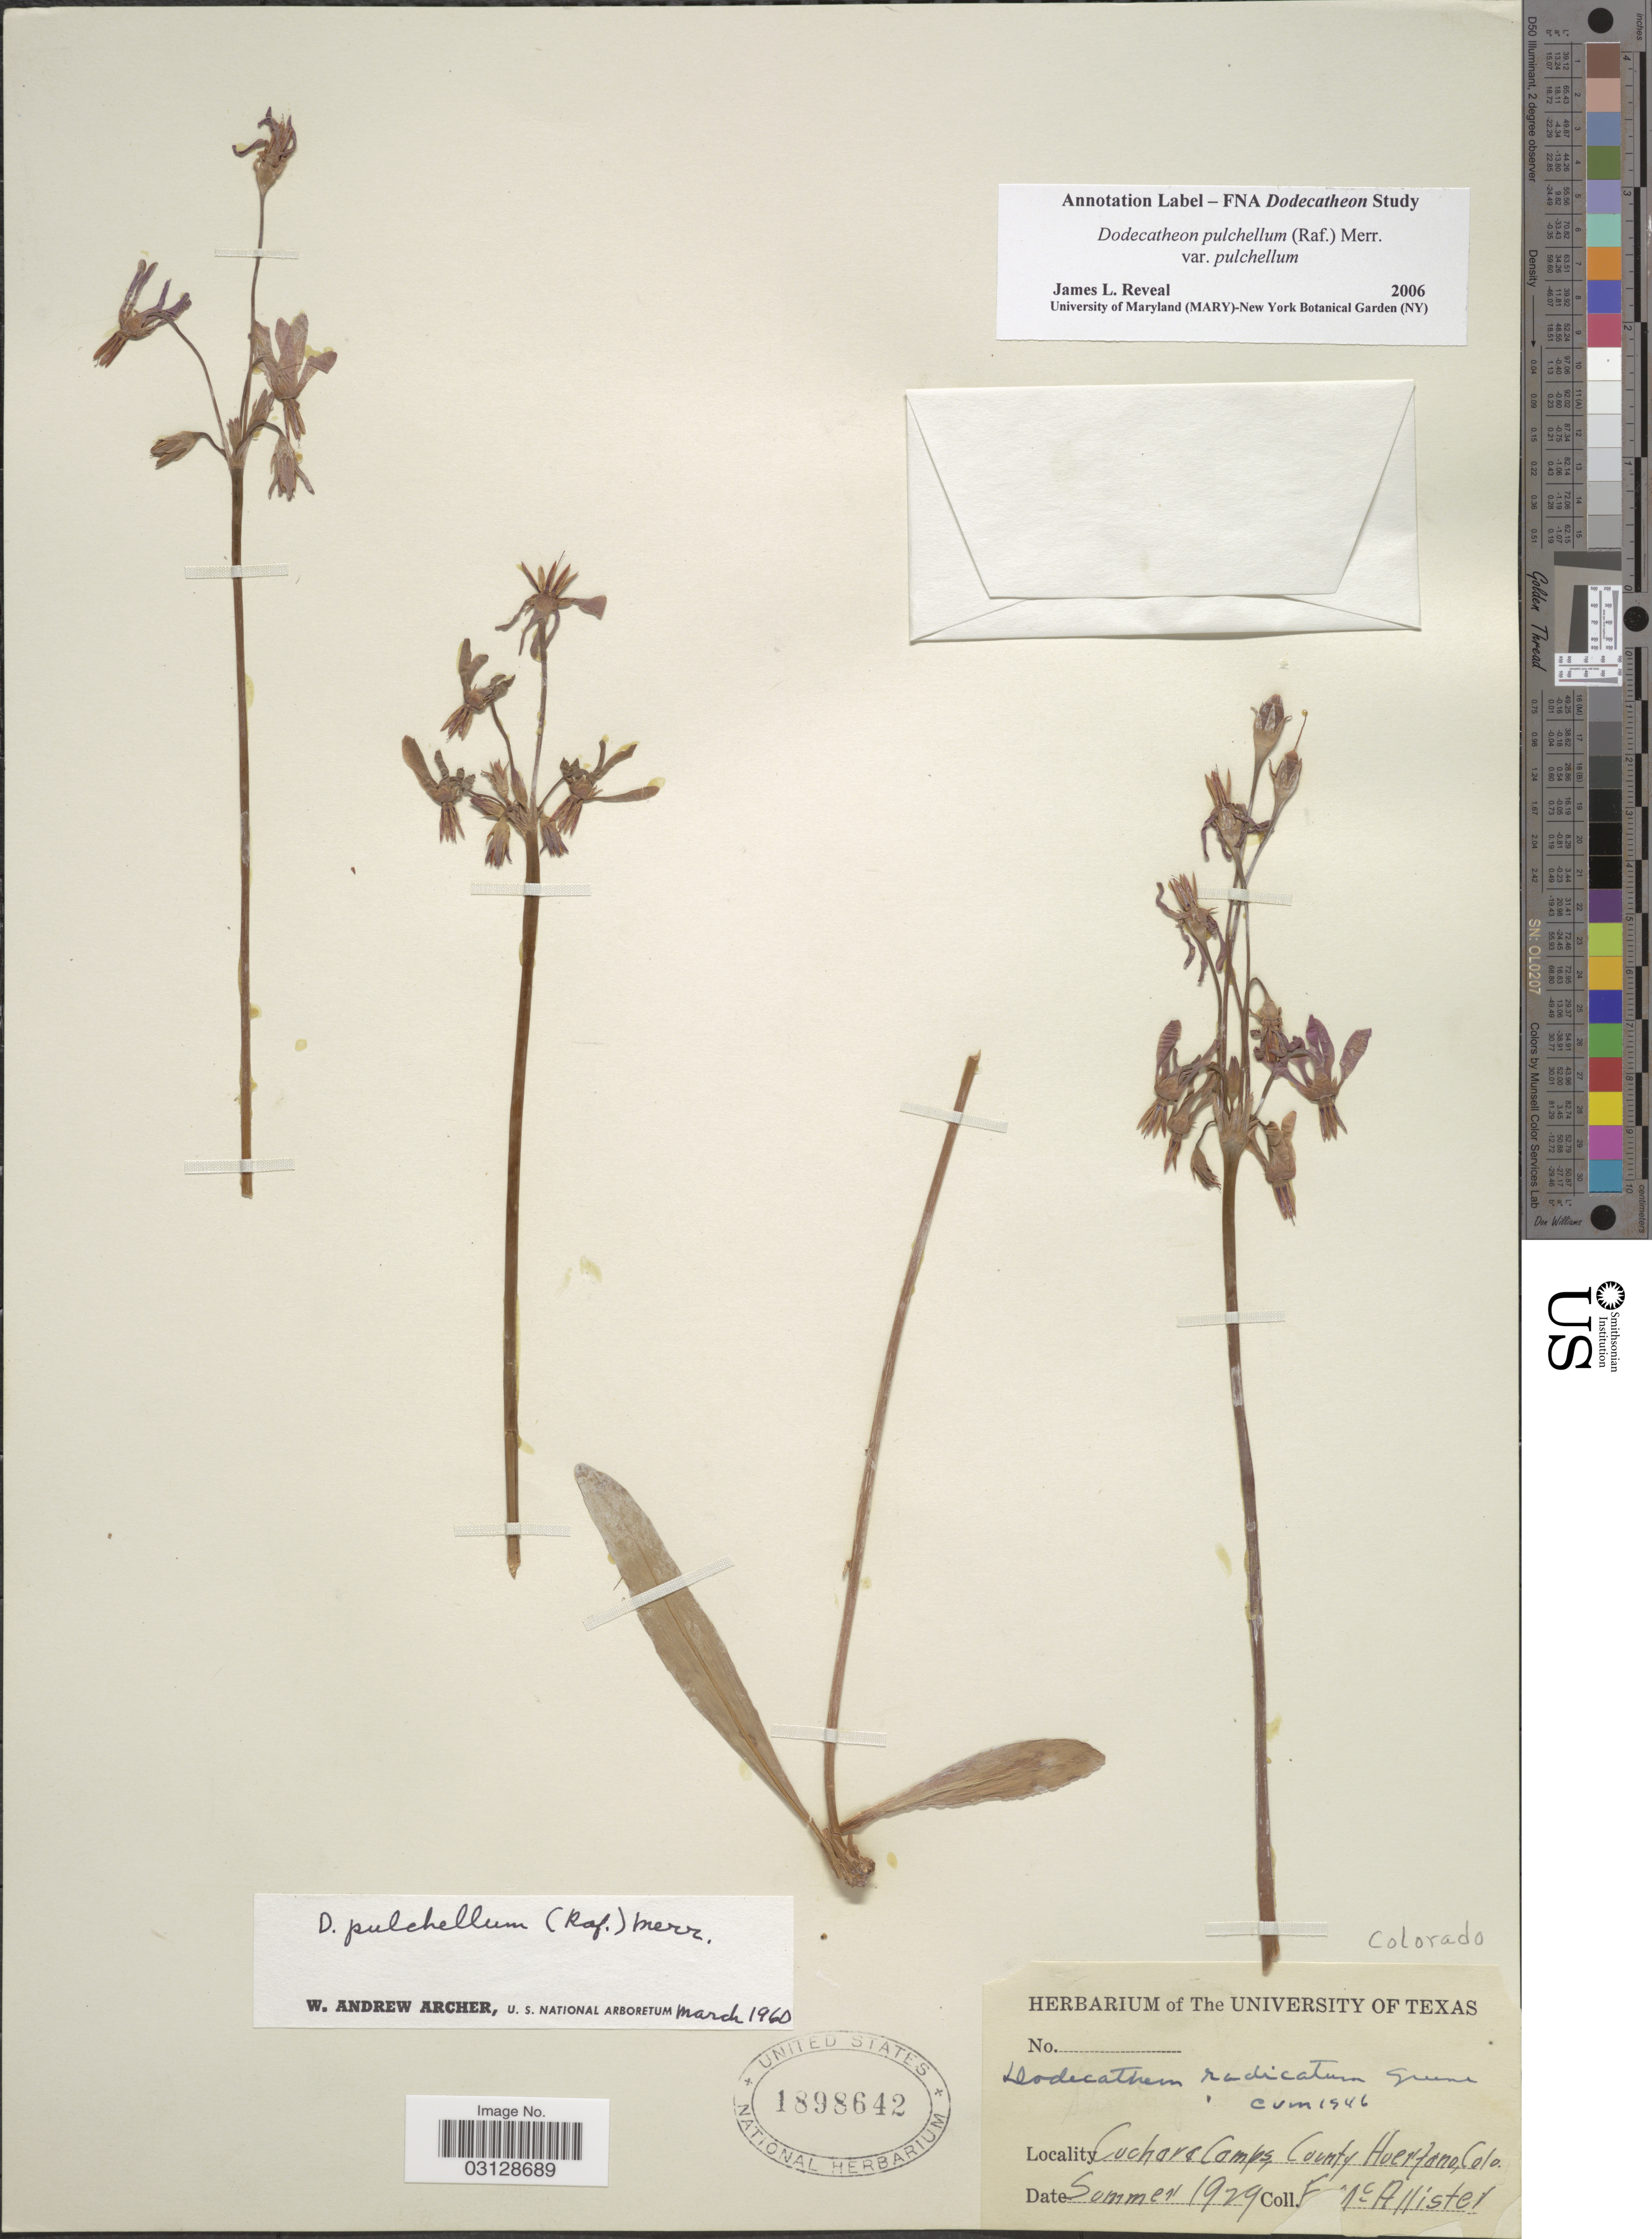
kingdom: Plantae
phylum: Tracheophyta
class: Magnoliopsida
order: Ericales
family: Primulaceae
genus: Dodecatheon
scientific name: Dodecatheon pulchellum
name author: (Raf.) Merr.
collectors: F. McAllister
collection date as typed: Summer 1929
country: United States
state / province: Colorado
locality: Cuchara Camps, County Huerfano.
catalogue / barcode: US 1898642